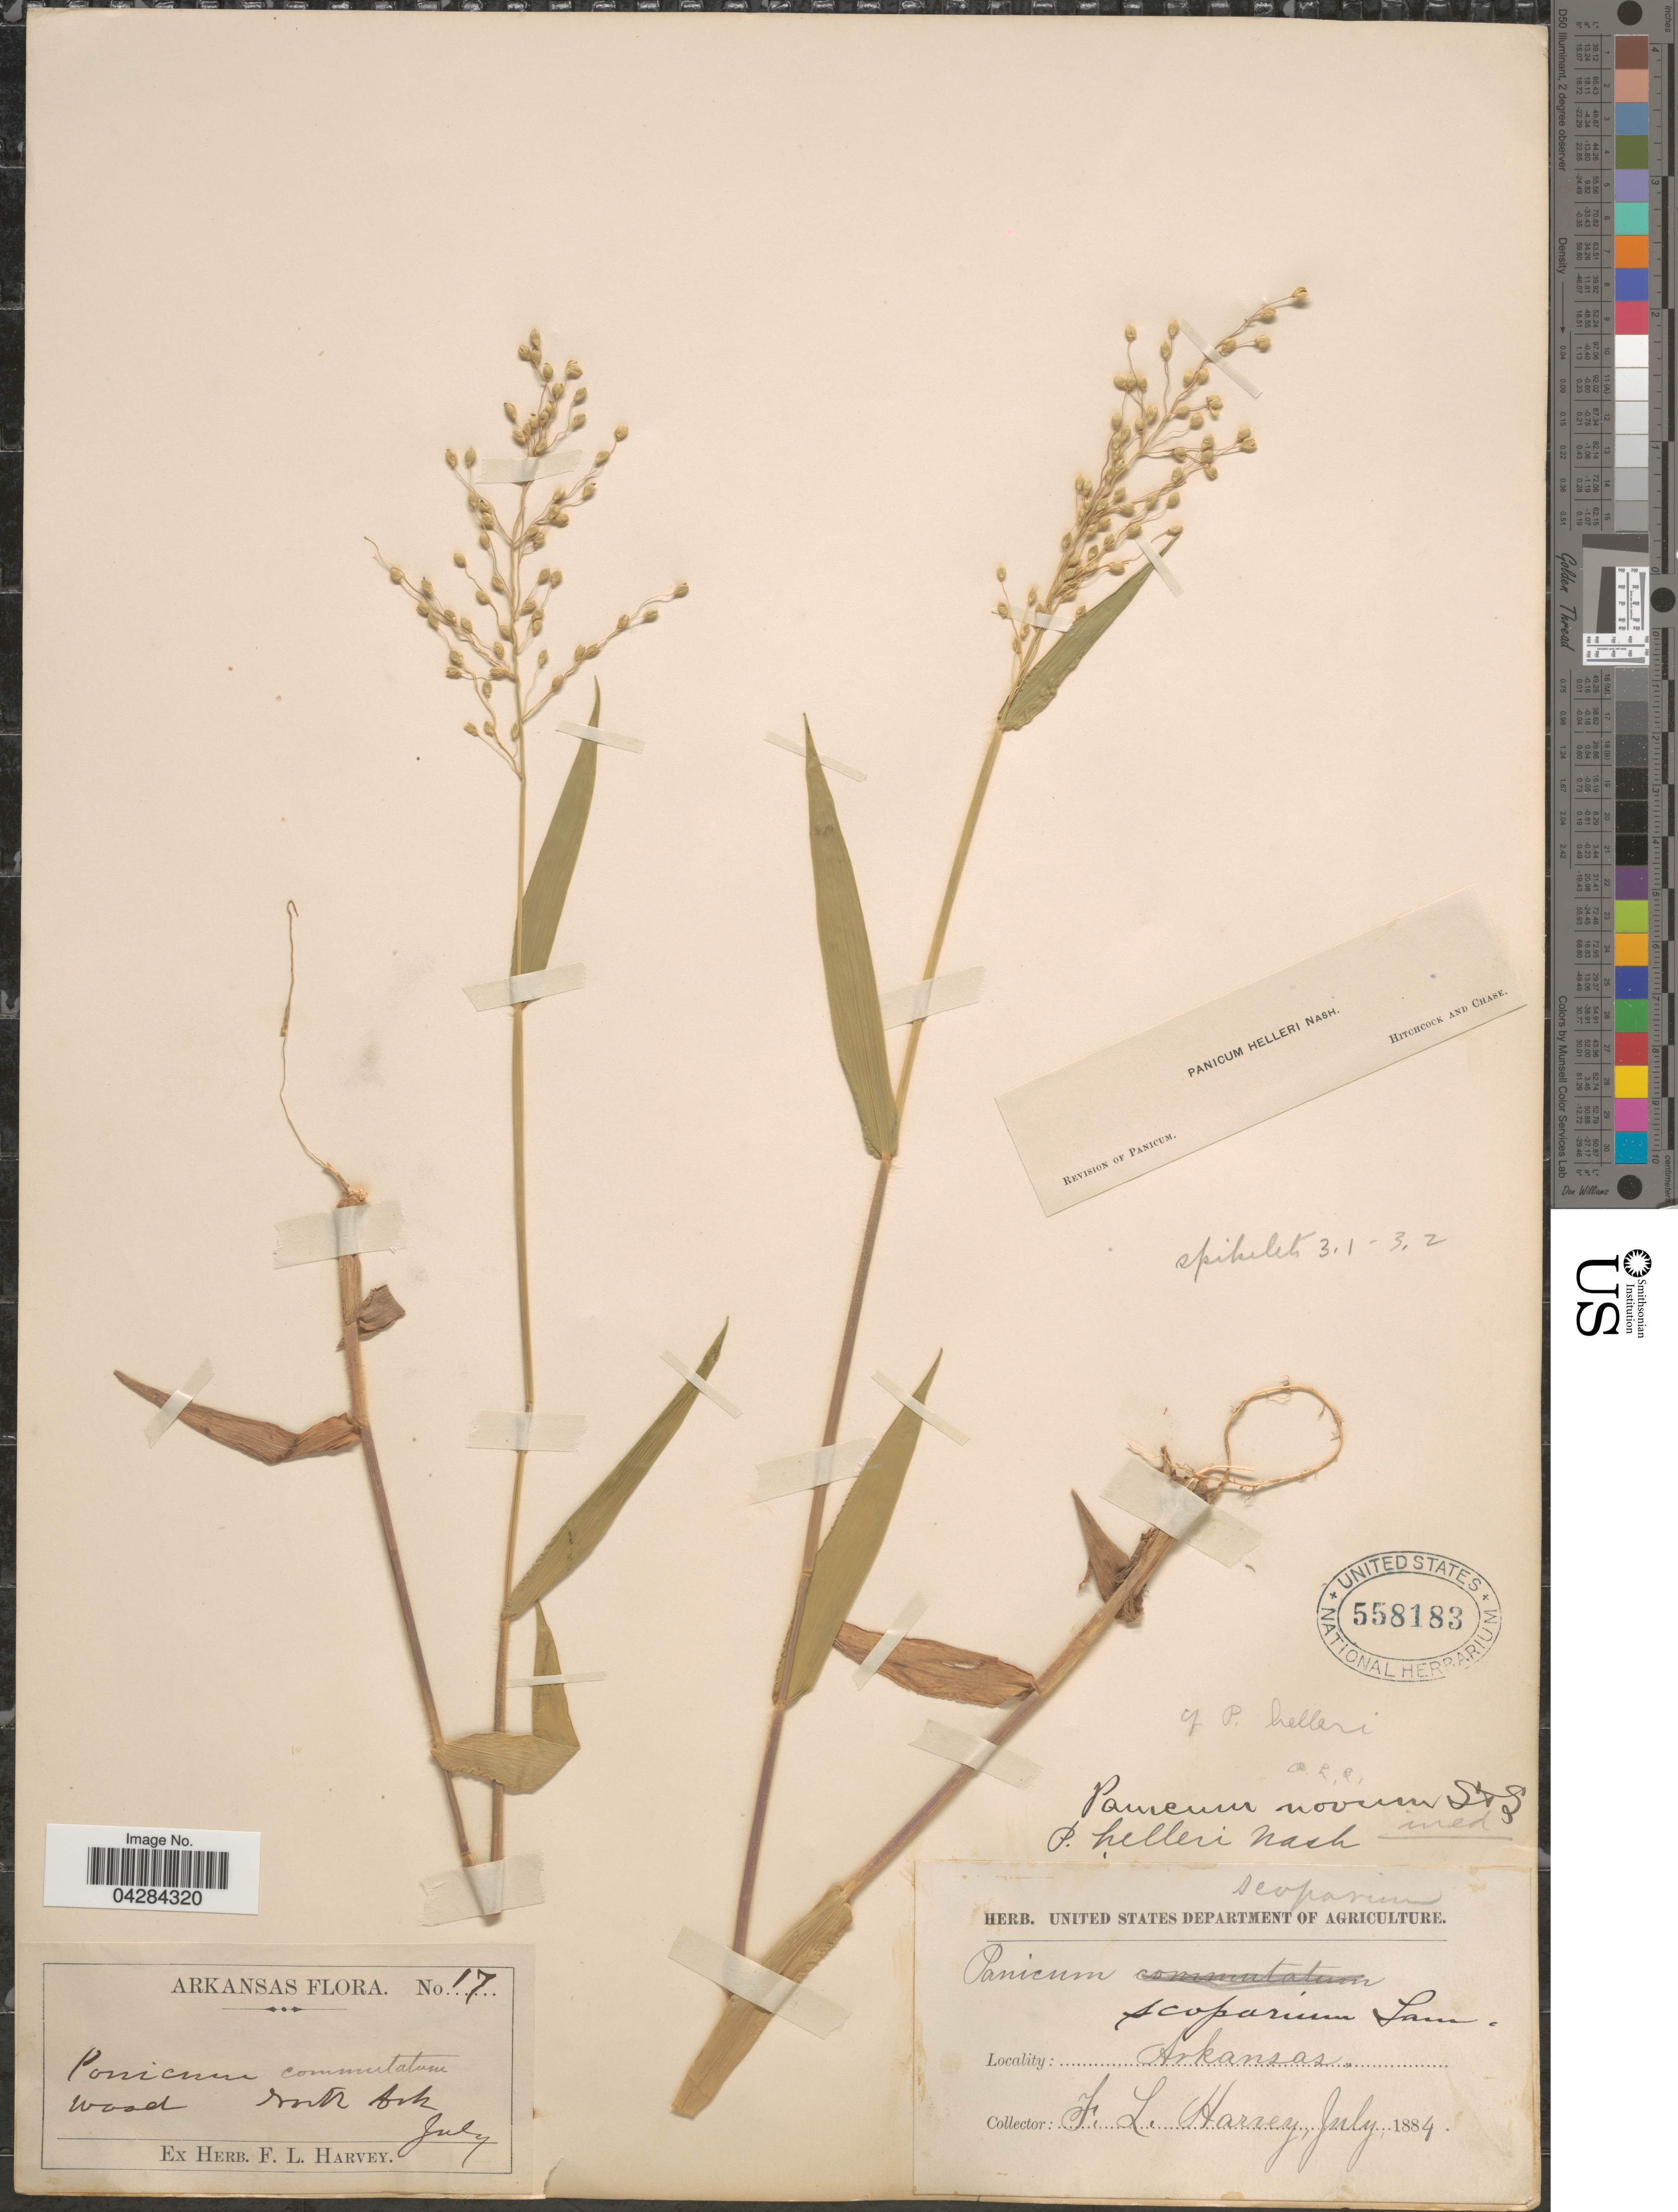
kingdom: Plantae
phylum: Tracheophyta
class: Liliopsida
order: Poales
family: Poaceae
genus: Dichanthelium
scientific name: Dichanthelium oligosanthes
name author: (Schult.) Gould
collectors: F. L. Harvey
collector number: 17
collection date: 1884-07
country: United States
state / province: Arkansas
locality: Wood. [illegible text].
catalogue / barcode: US 558183